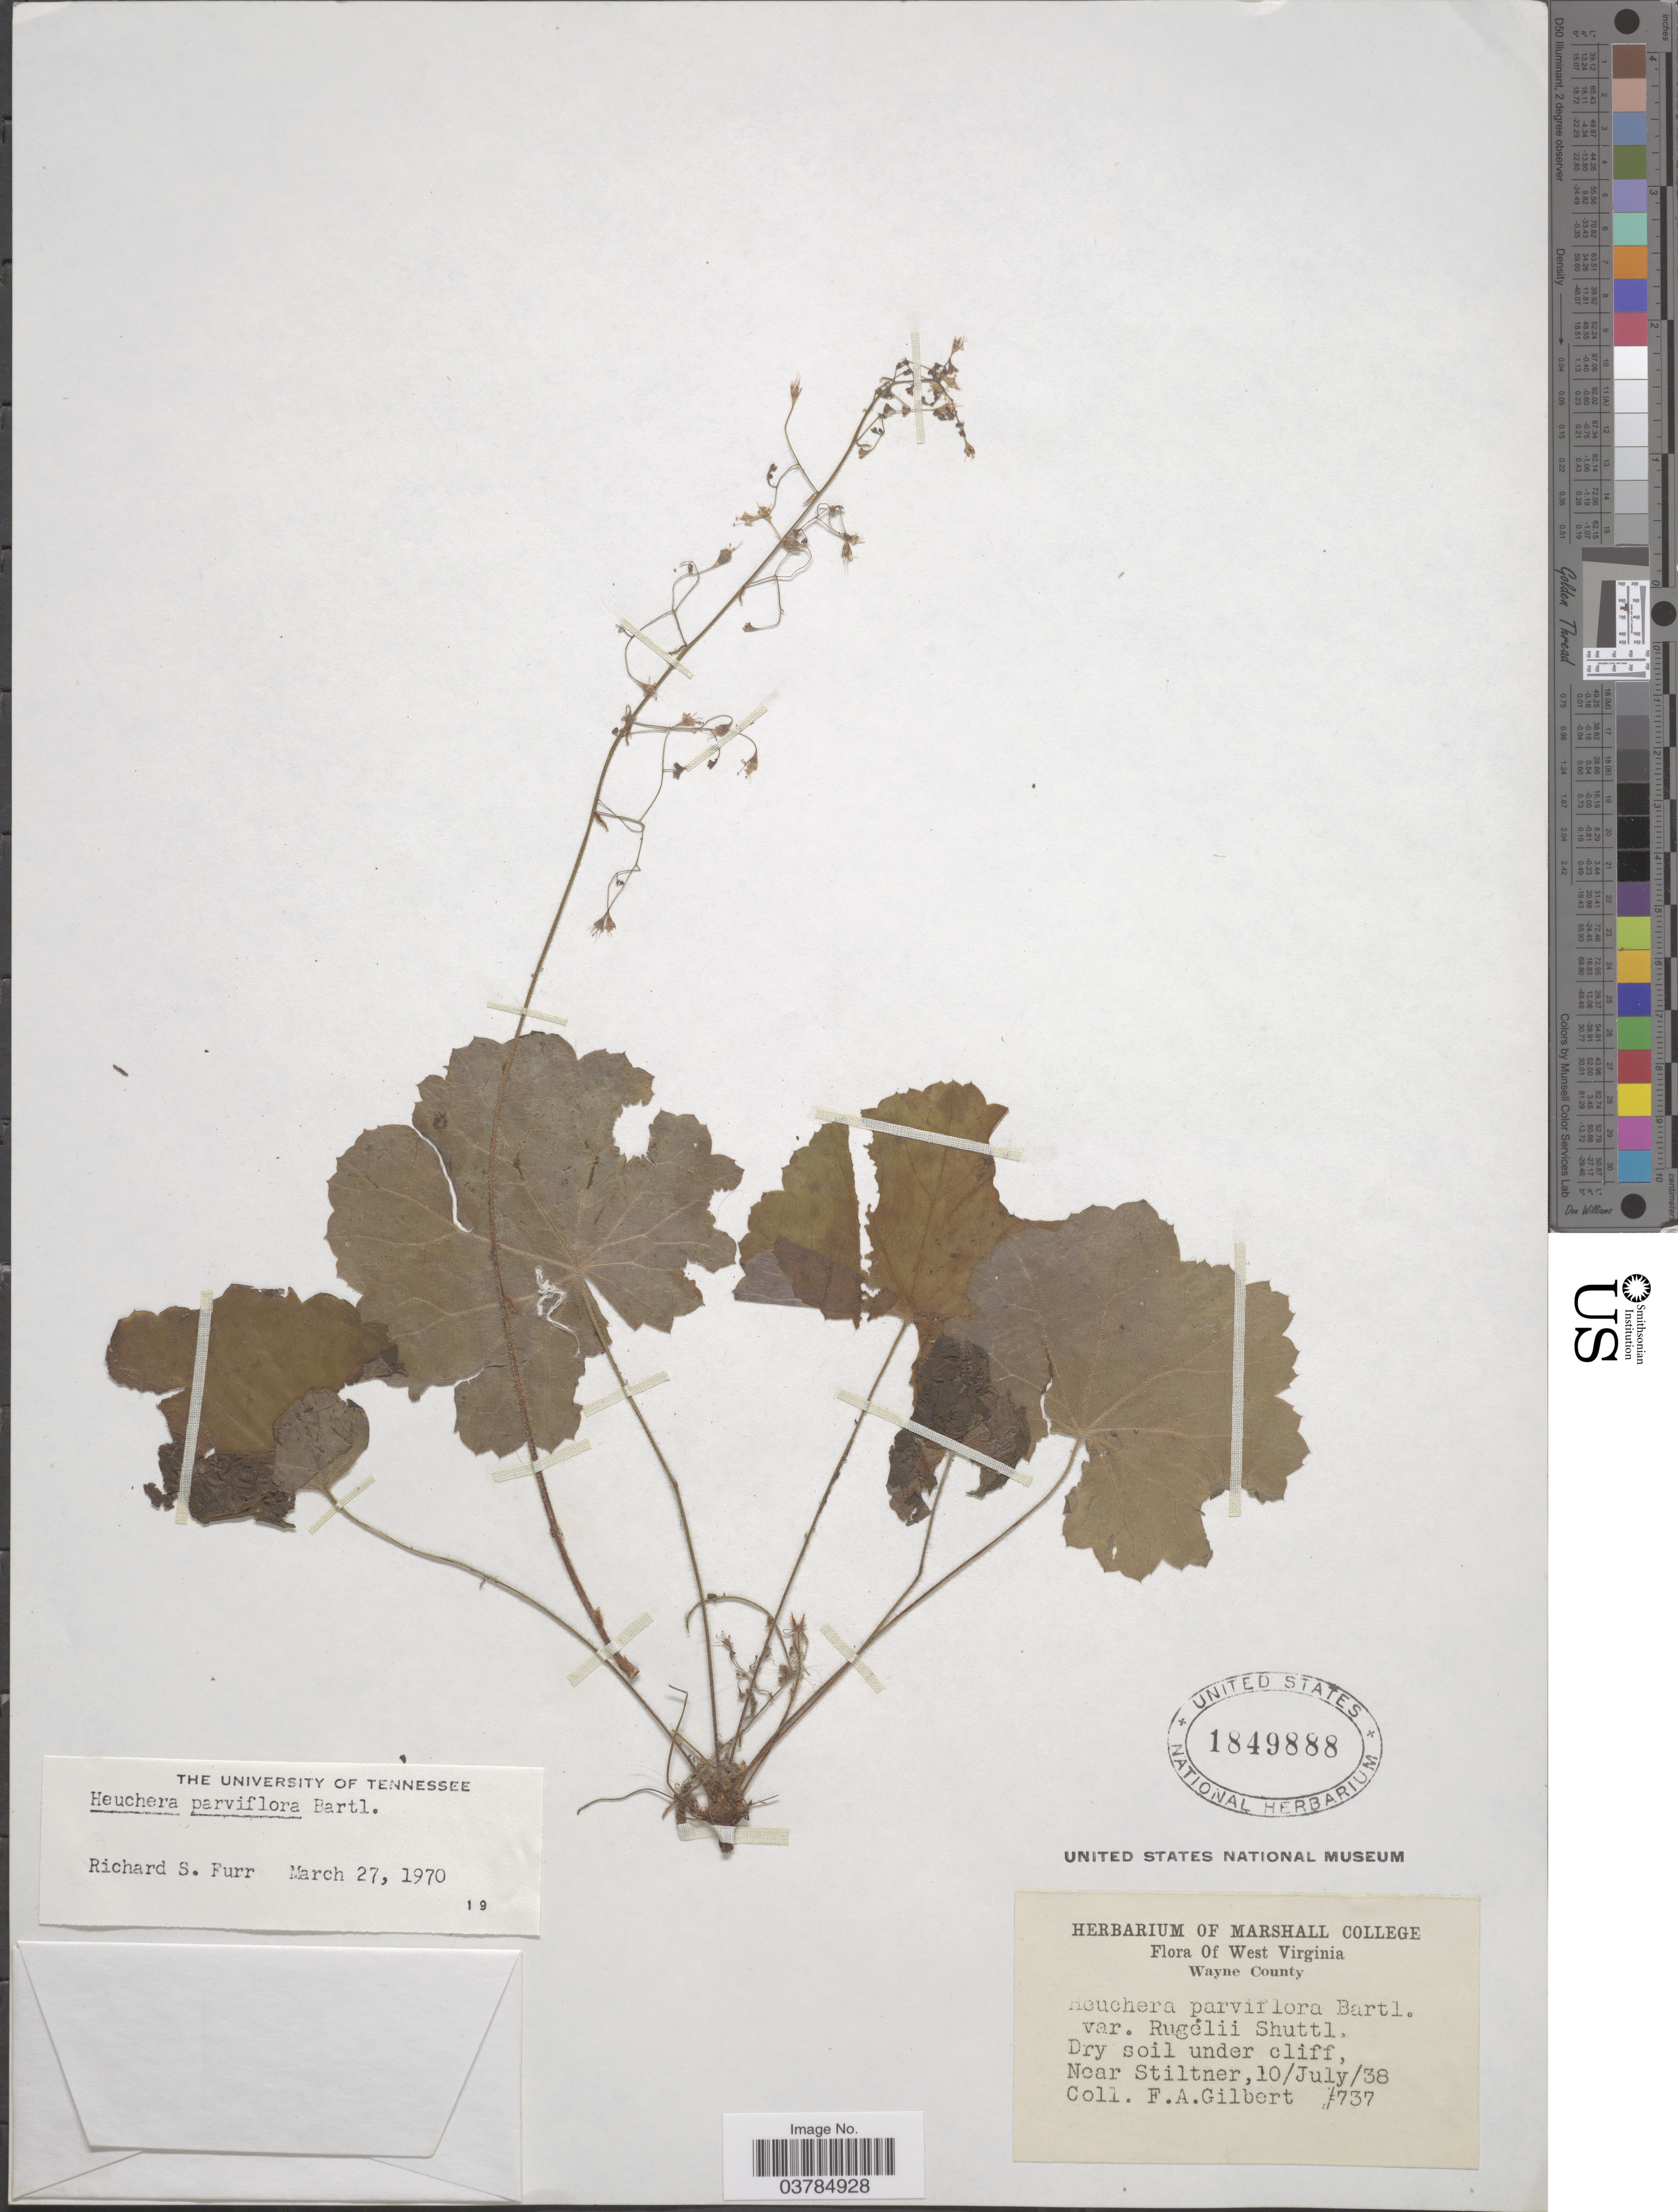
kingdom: Plantae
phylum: Tracheophyta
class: Magnoliopsida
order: Saxifragales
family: Saxifragaceae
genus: Heuchera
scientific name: Heuchera parviflora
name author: Bartl.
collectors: F. A. Gilbert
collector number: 737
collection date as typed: Transcribed d/m/y: 10/7/38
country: United States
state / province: West Virginia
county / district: Wayne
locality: Dry soil under cliff, Near Stiltner.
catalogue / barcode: US 1849888